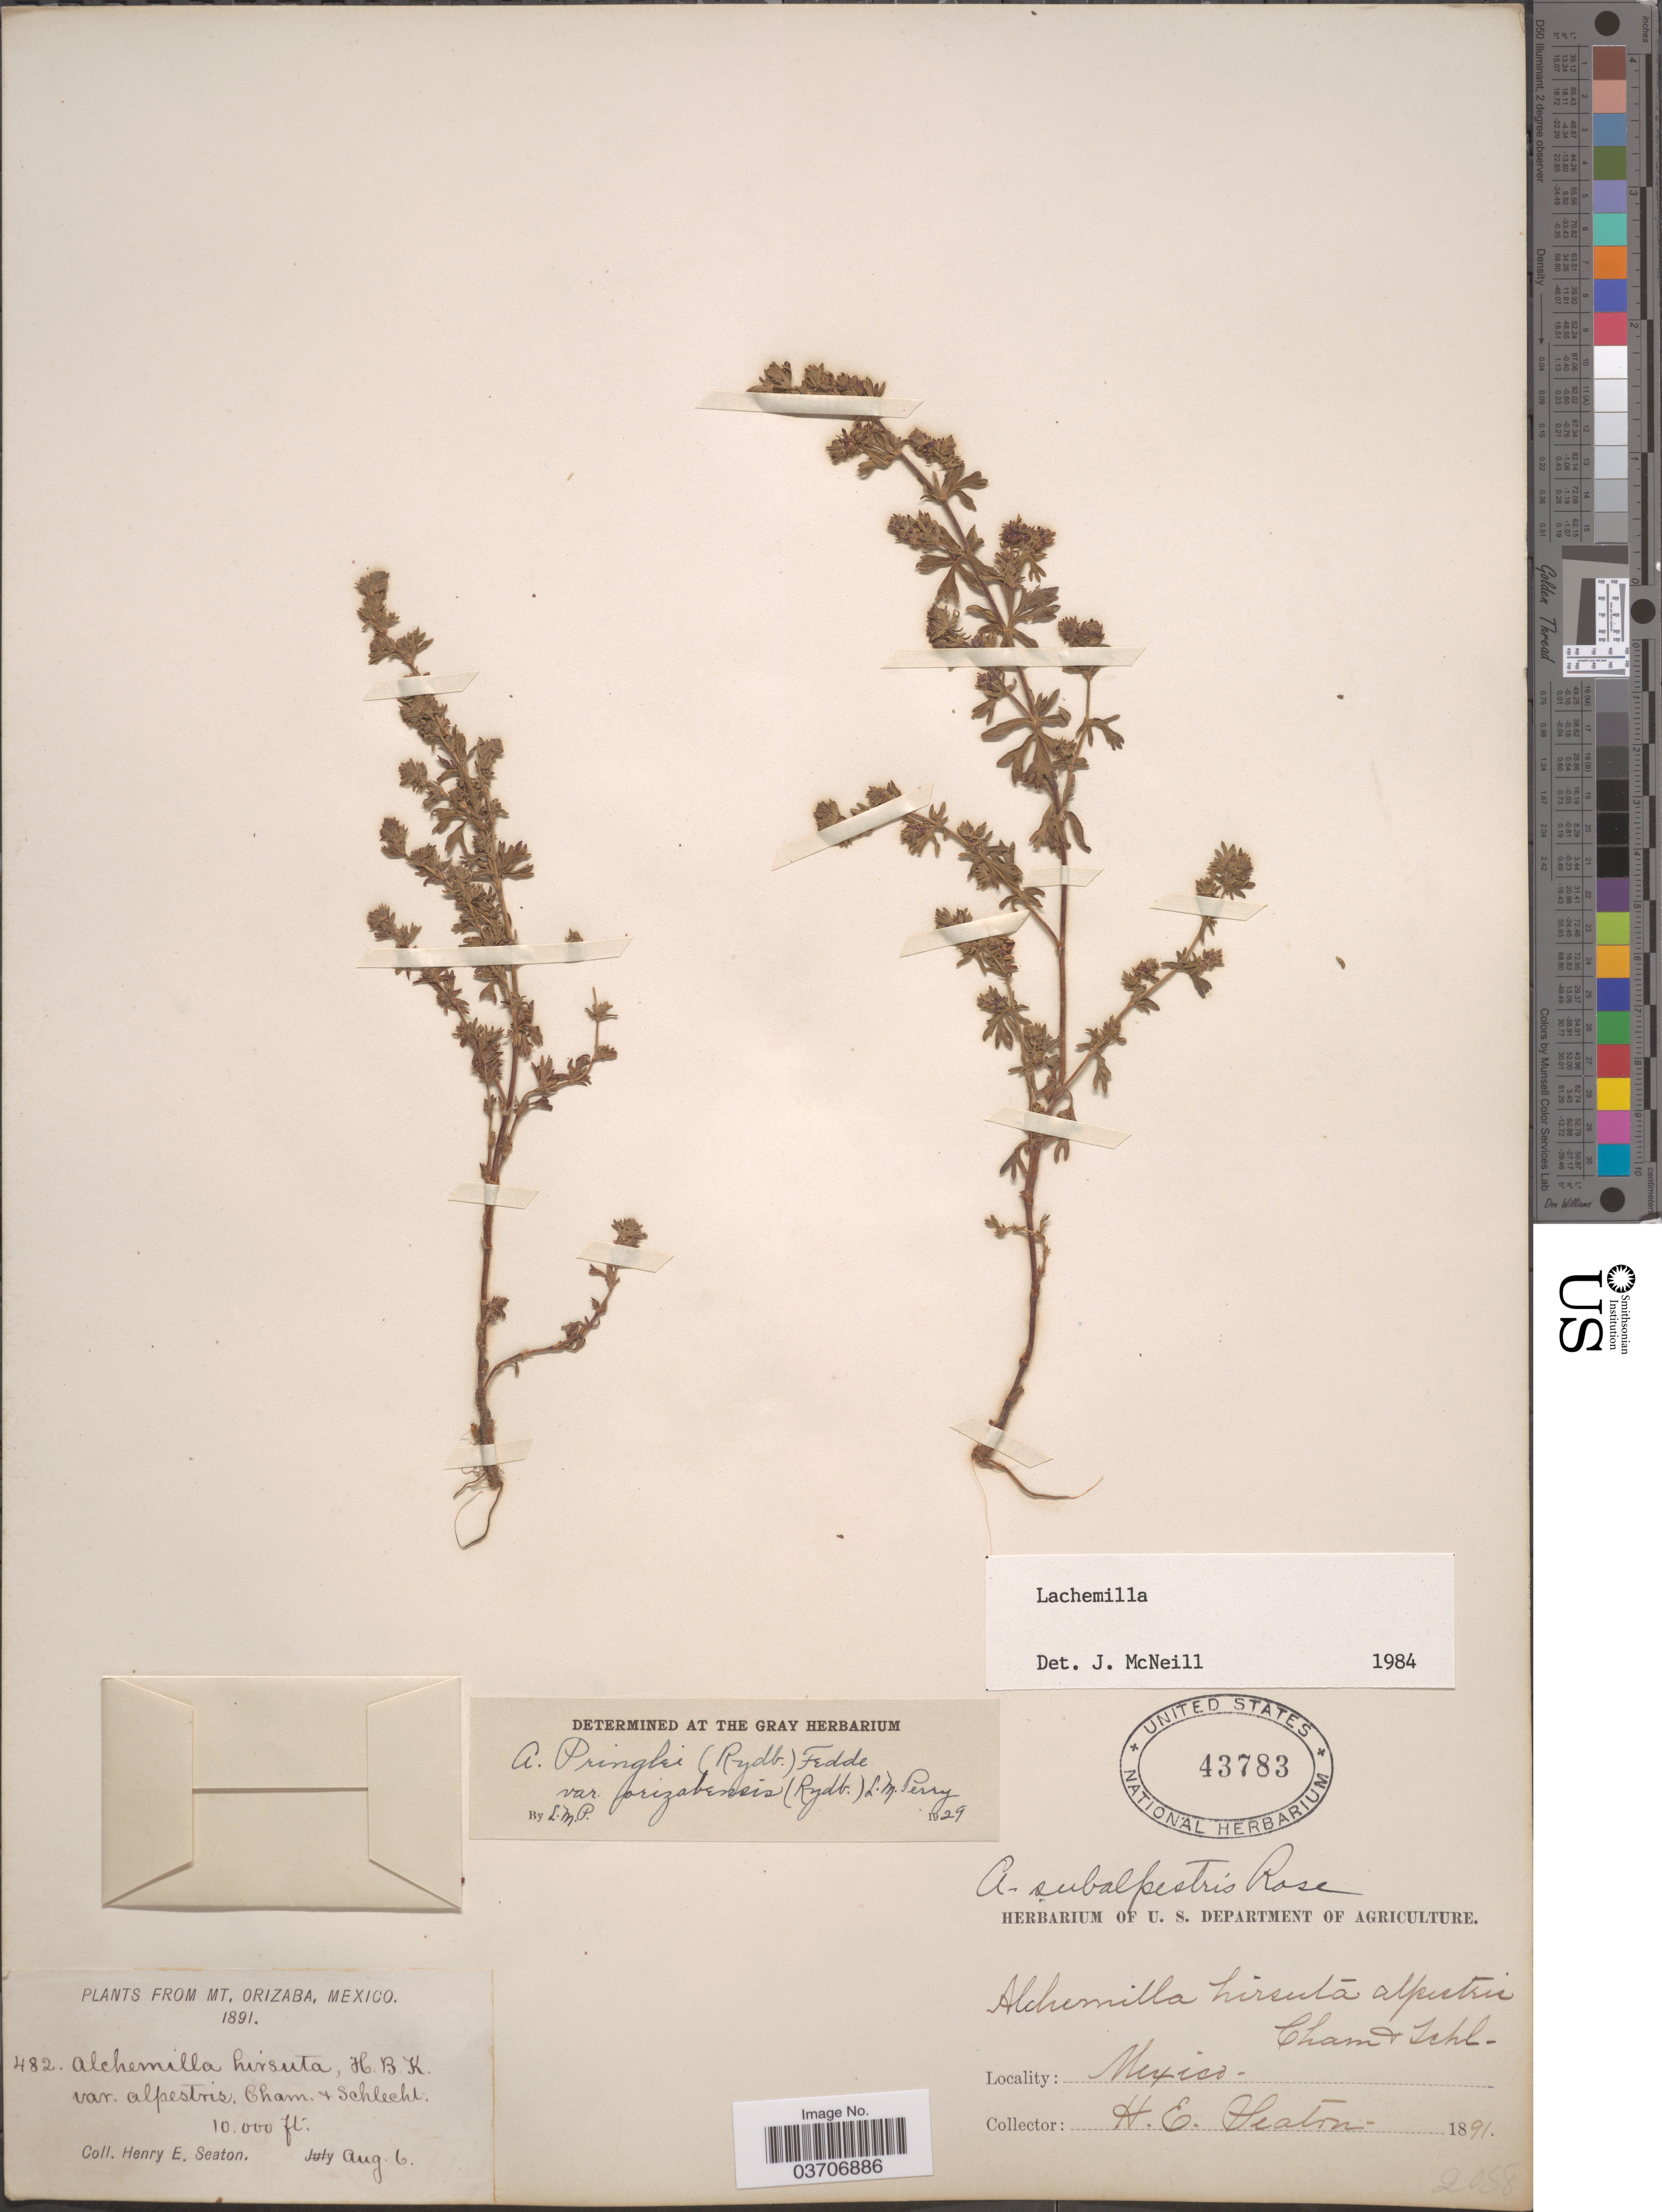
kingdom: Plantae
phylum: Tracheophyta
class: Magnoliopsida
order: Rosales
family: Rosaceae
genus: Lachemilla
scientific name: Lachemilla sp.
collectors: H. E. Seaton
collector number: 482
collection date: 1891-08-06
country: Mexico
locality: Mt. Orizaba.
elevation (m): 3048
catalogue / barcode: US 43783